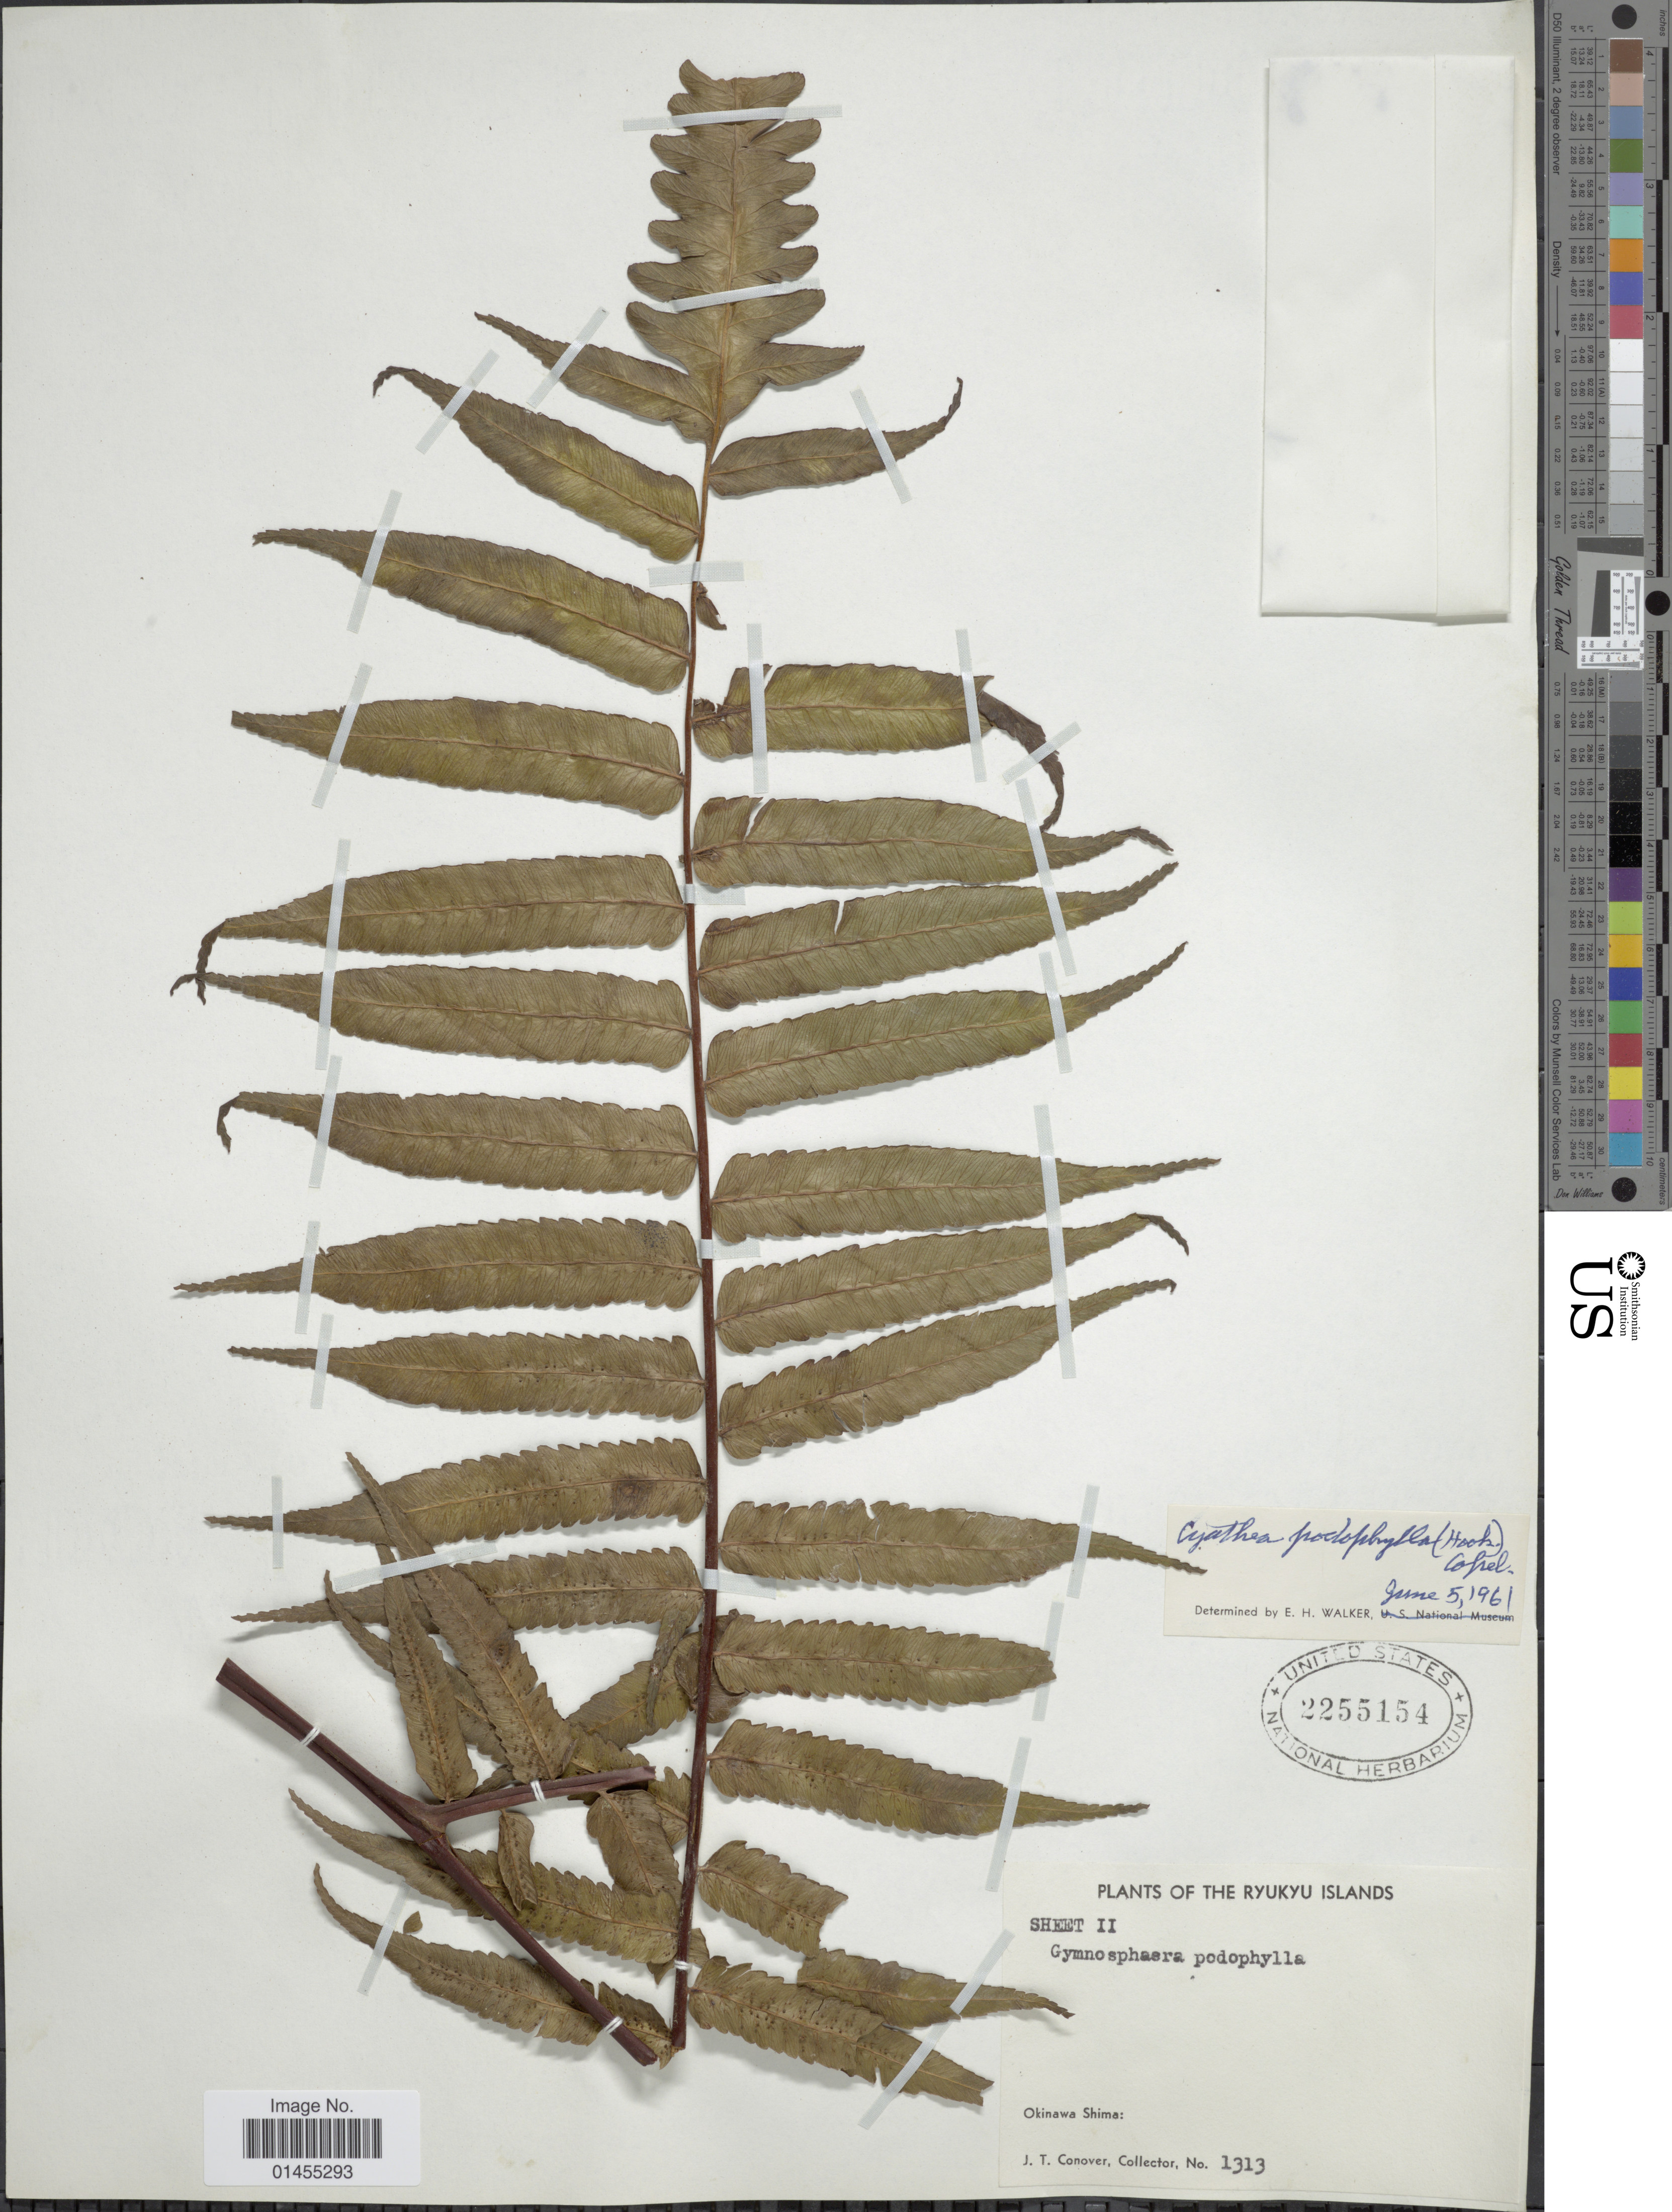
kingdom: Plantae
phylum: Tracheophyta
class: Polypodiopsida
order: Cyatheales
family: Cyatheaceae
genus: Alsophila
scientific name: Alsophila podophylla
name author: Hook.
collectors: J. T. Conover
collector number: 1313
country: Japan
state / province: Okinawa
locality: Ryukyu Islands, Okinawa Shima.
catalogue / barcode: US 2255154